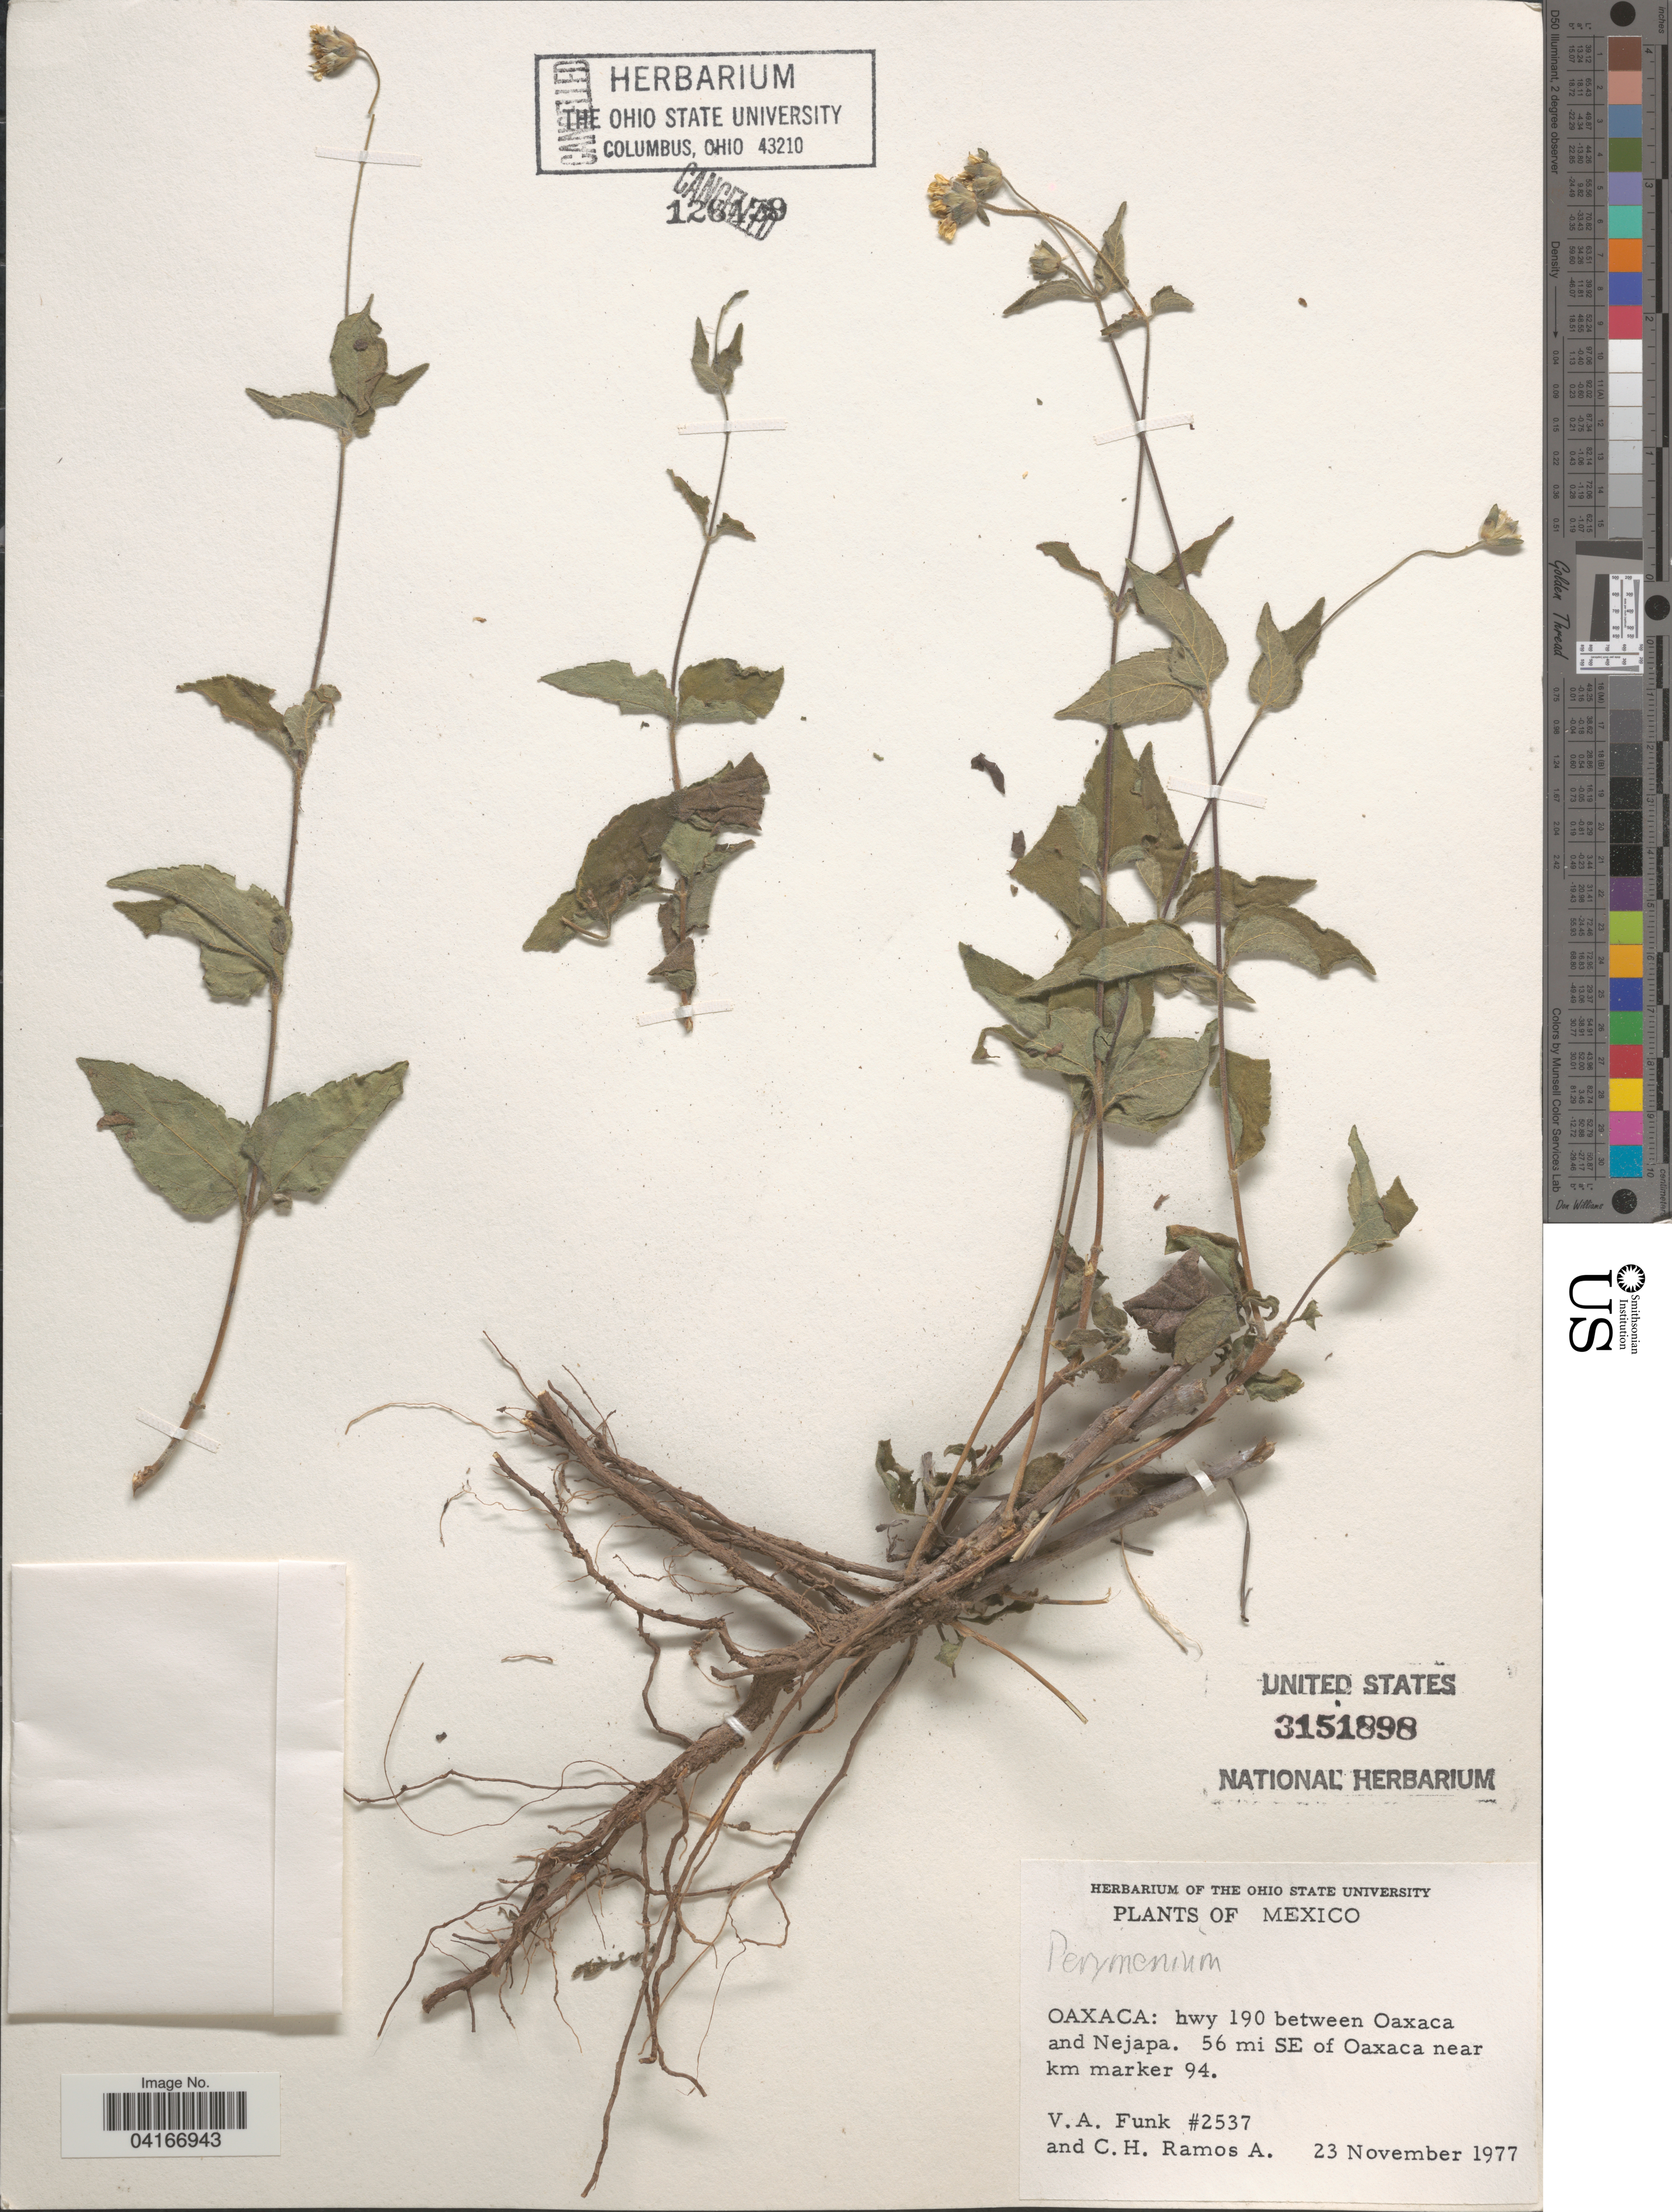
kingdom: Plantae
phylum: Tracheophyta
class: Magnoliopsida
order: Asterales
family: Asteraceae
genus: Perymenium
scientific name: Perymenium sp.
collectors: V. Funk & C. Ramos A.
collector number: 2537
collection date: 1977-11-23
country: Mexico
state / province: Oaxaca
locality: Hwy 190 between Oaxaca and Nejapa. 56 mi SE of Oaxaca near km marker 94.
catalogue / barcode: US 3151898